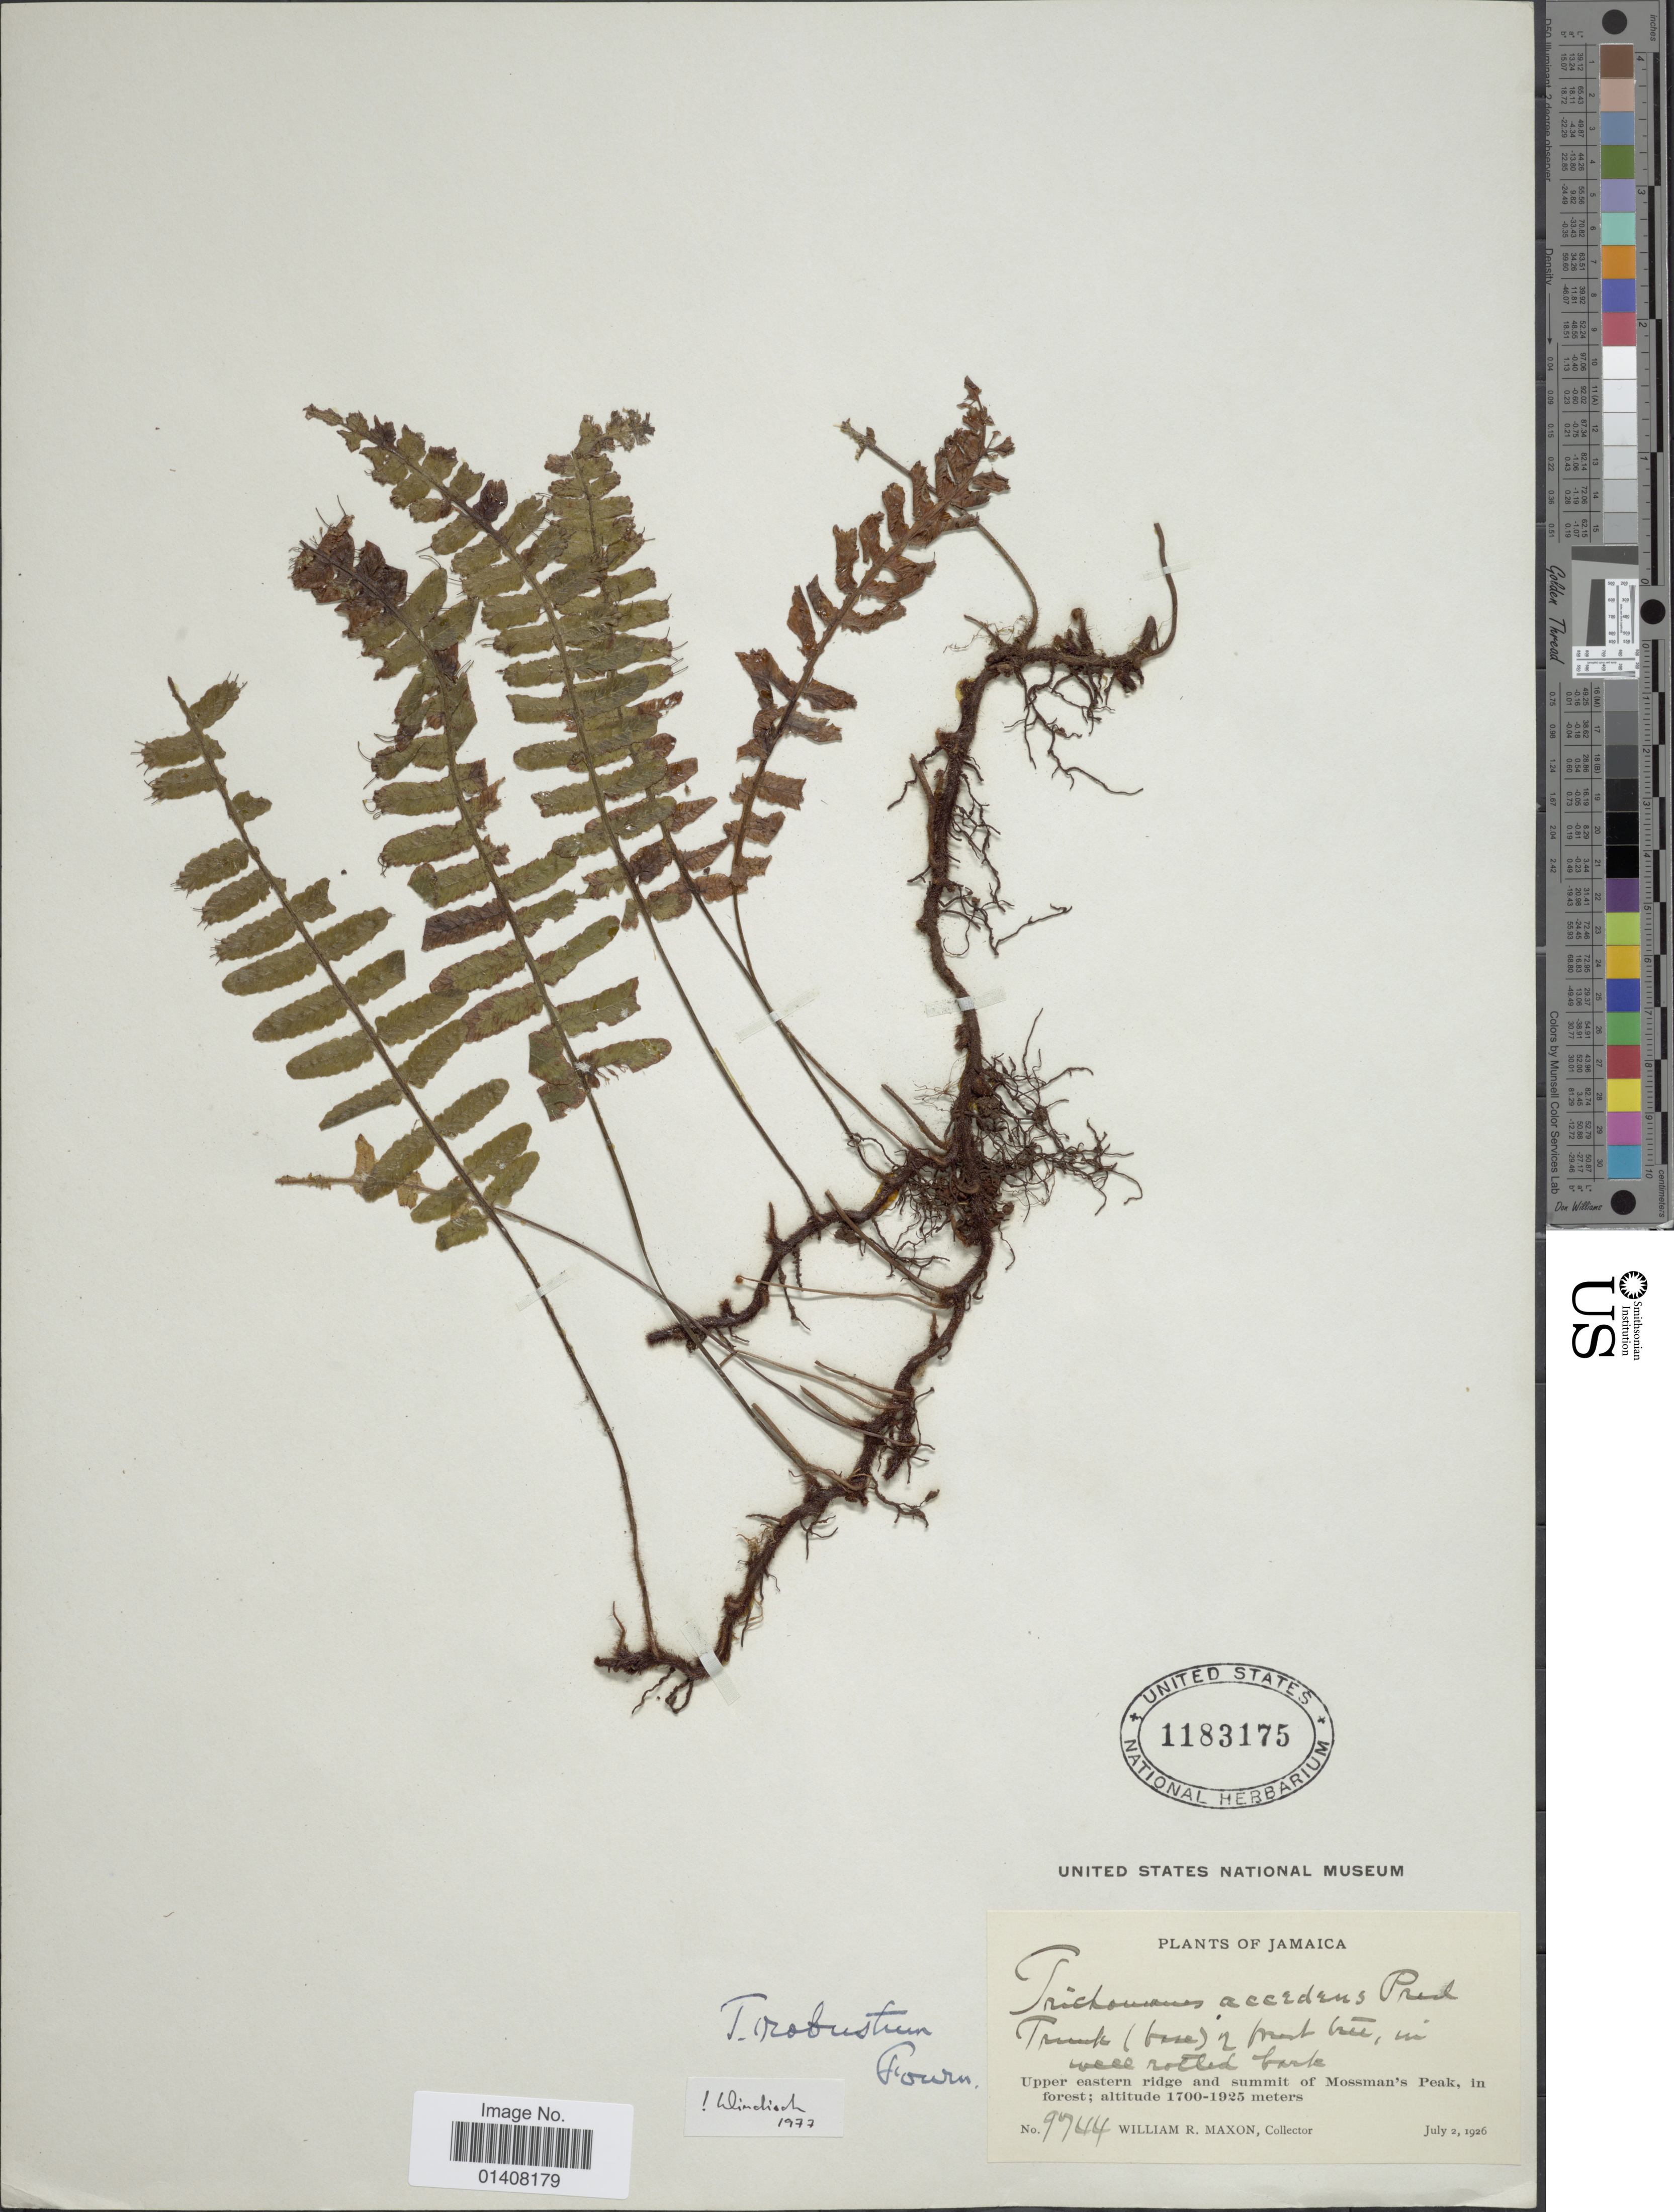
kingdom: Plantae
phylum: Tracheophyta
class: Polypodiopsida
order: Hymenophyllales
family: Hymenophyllaceae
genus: Trichomanes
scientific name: Trichomanes robustum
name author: E. Fourn.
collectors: W. R. Maxon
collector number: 9744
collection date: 1926-07-02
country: Jamaica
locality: Upper eastern ridge and summit of Mossman's Peak, in forest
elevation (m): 1700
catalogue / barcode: US 1183175